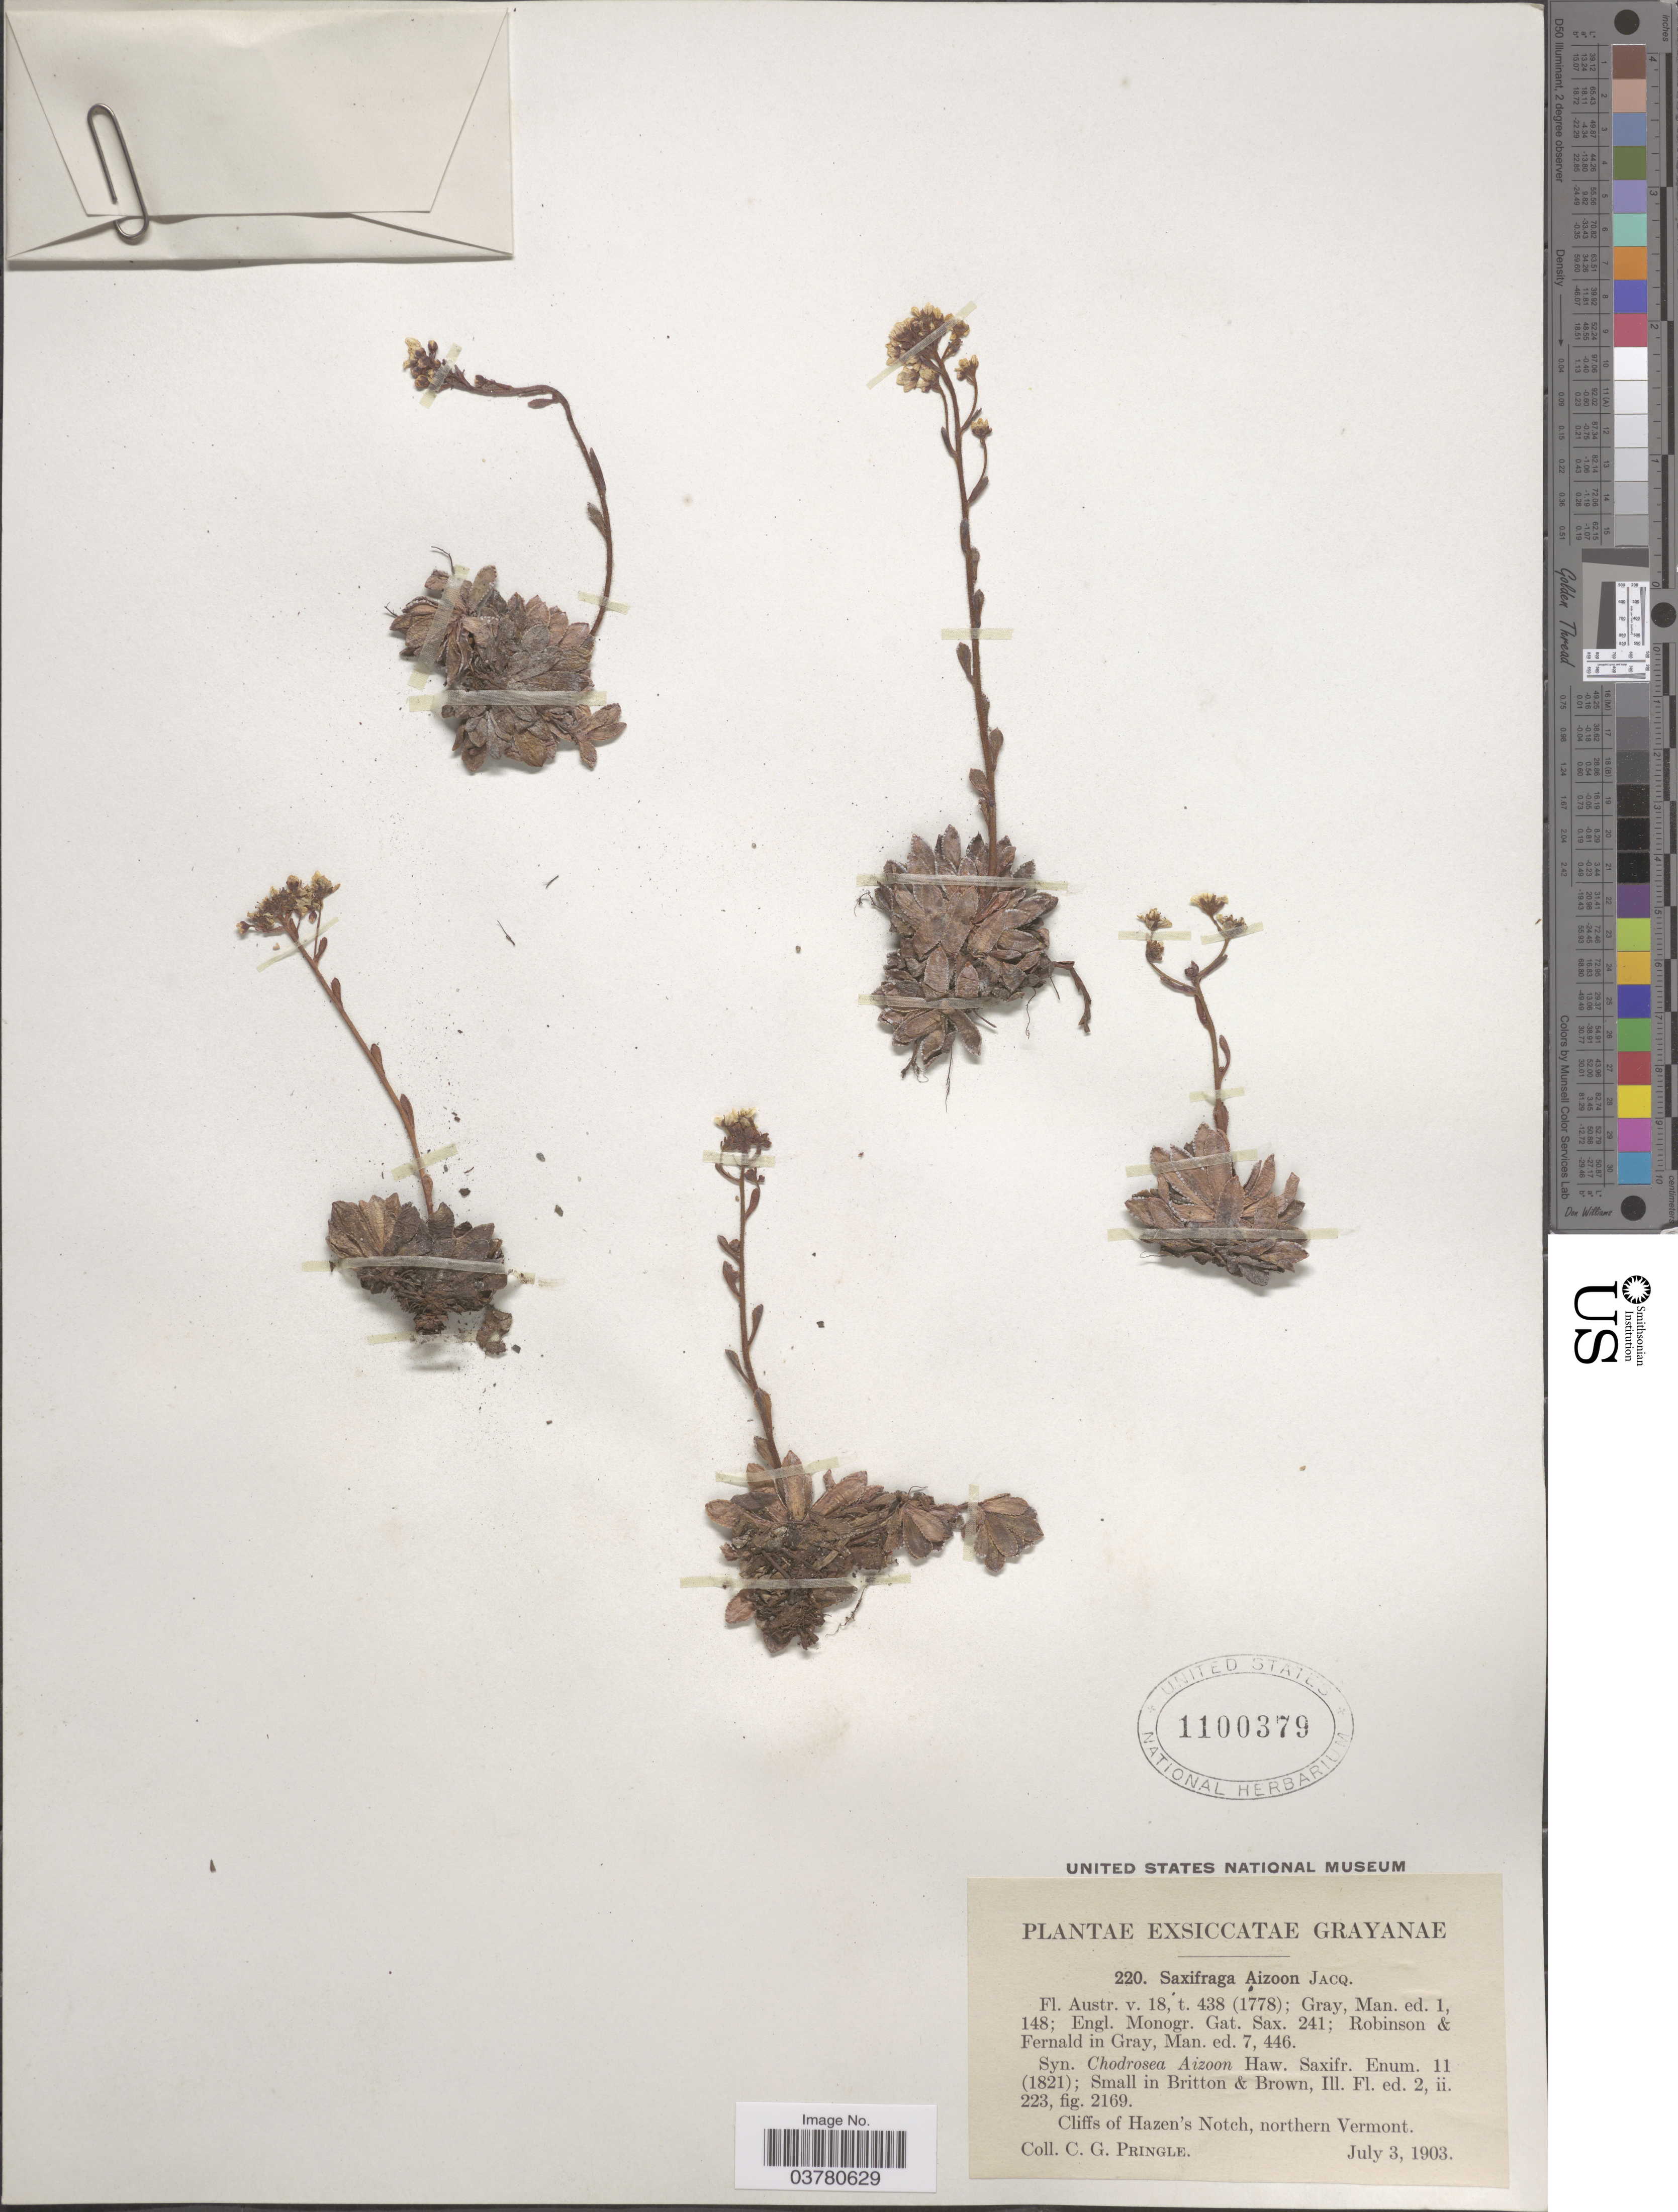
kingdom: Plantae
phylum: Tracheophyta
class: Magnoliopsida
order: Saxifragales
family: Saxifragaceae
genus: Saxifraga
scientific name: Saxifraga paniculata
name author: Mill.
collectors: C. G. Pringle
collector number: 220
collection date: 1903-07-03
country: United States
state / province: Vermont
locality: Cliffs of Hazen's Notch, northern Vermont.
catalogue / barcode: US 1100379